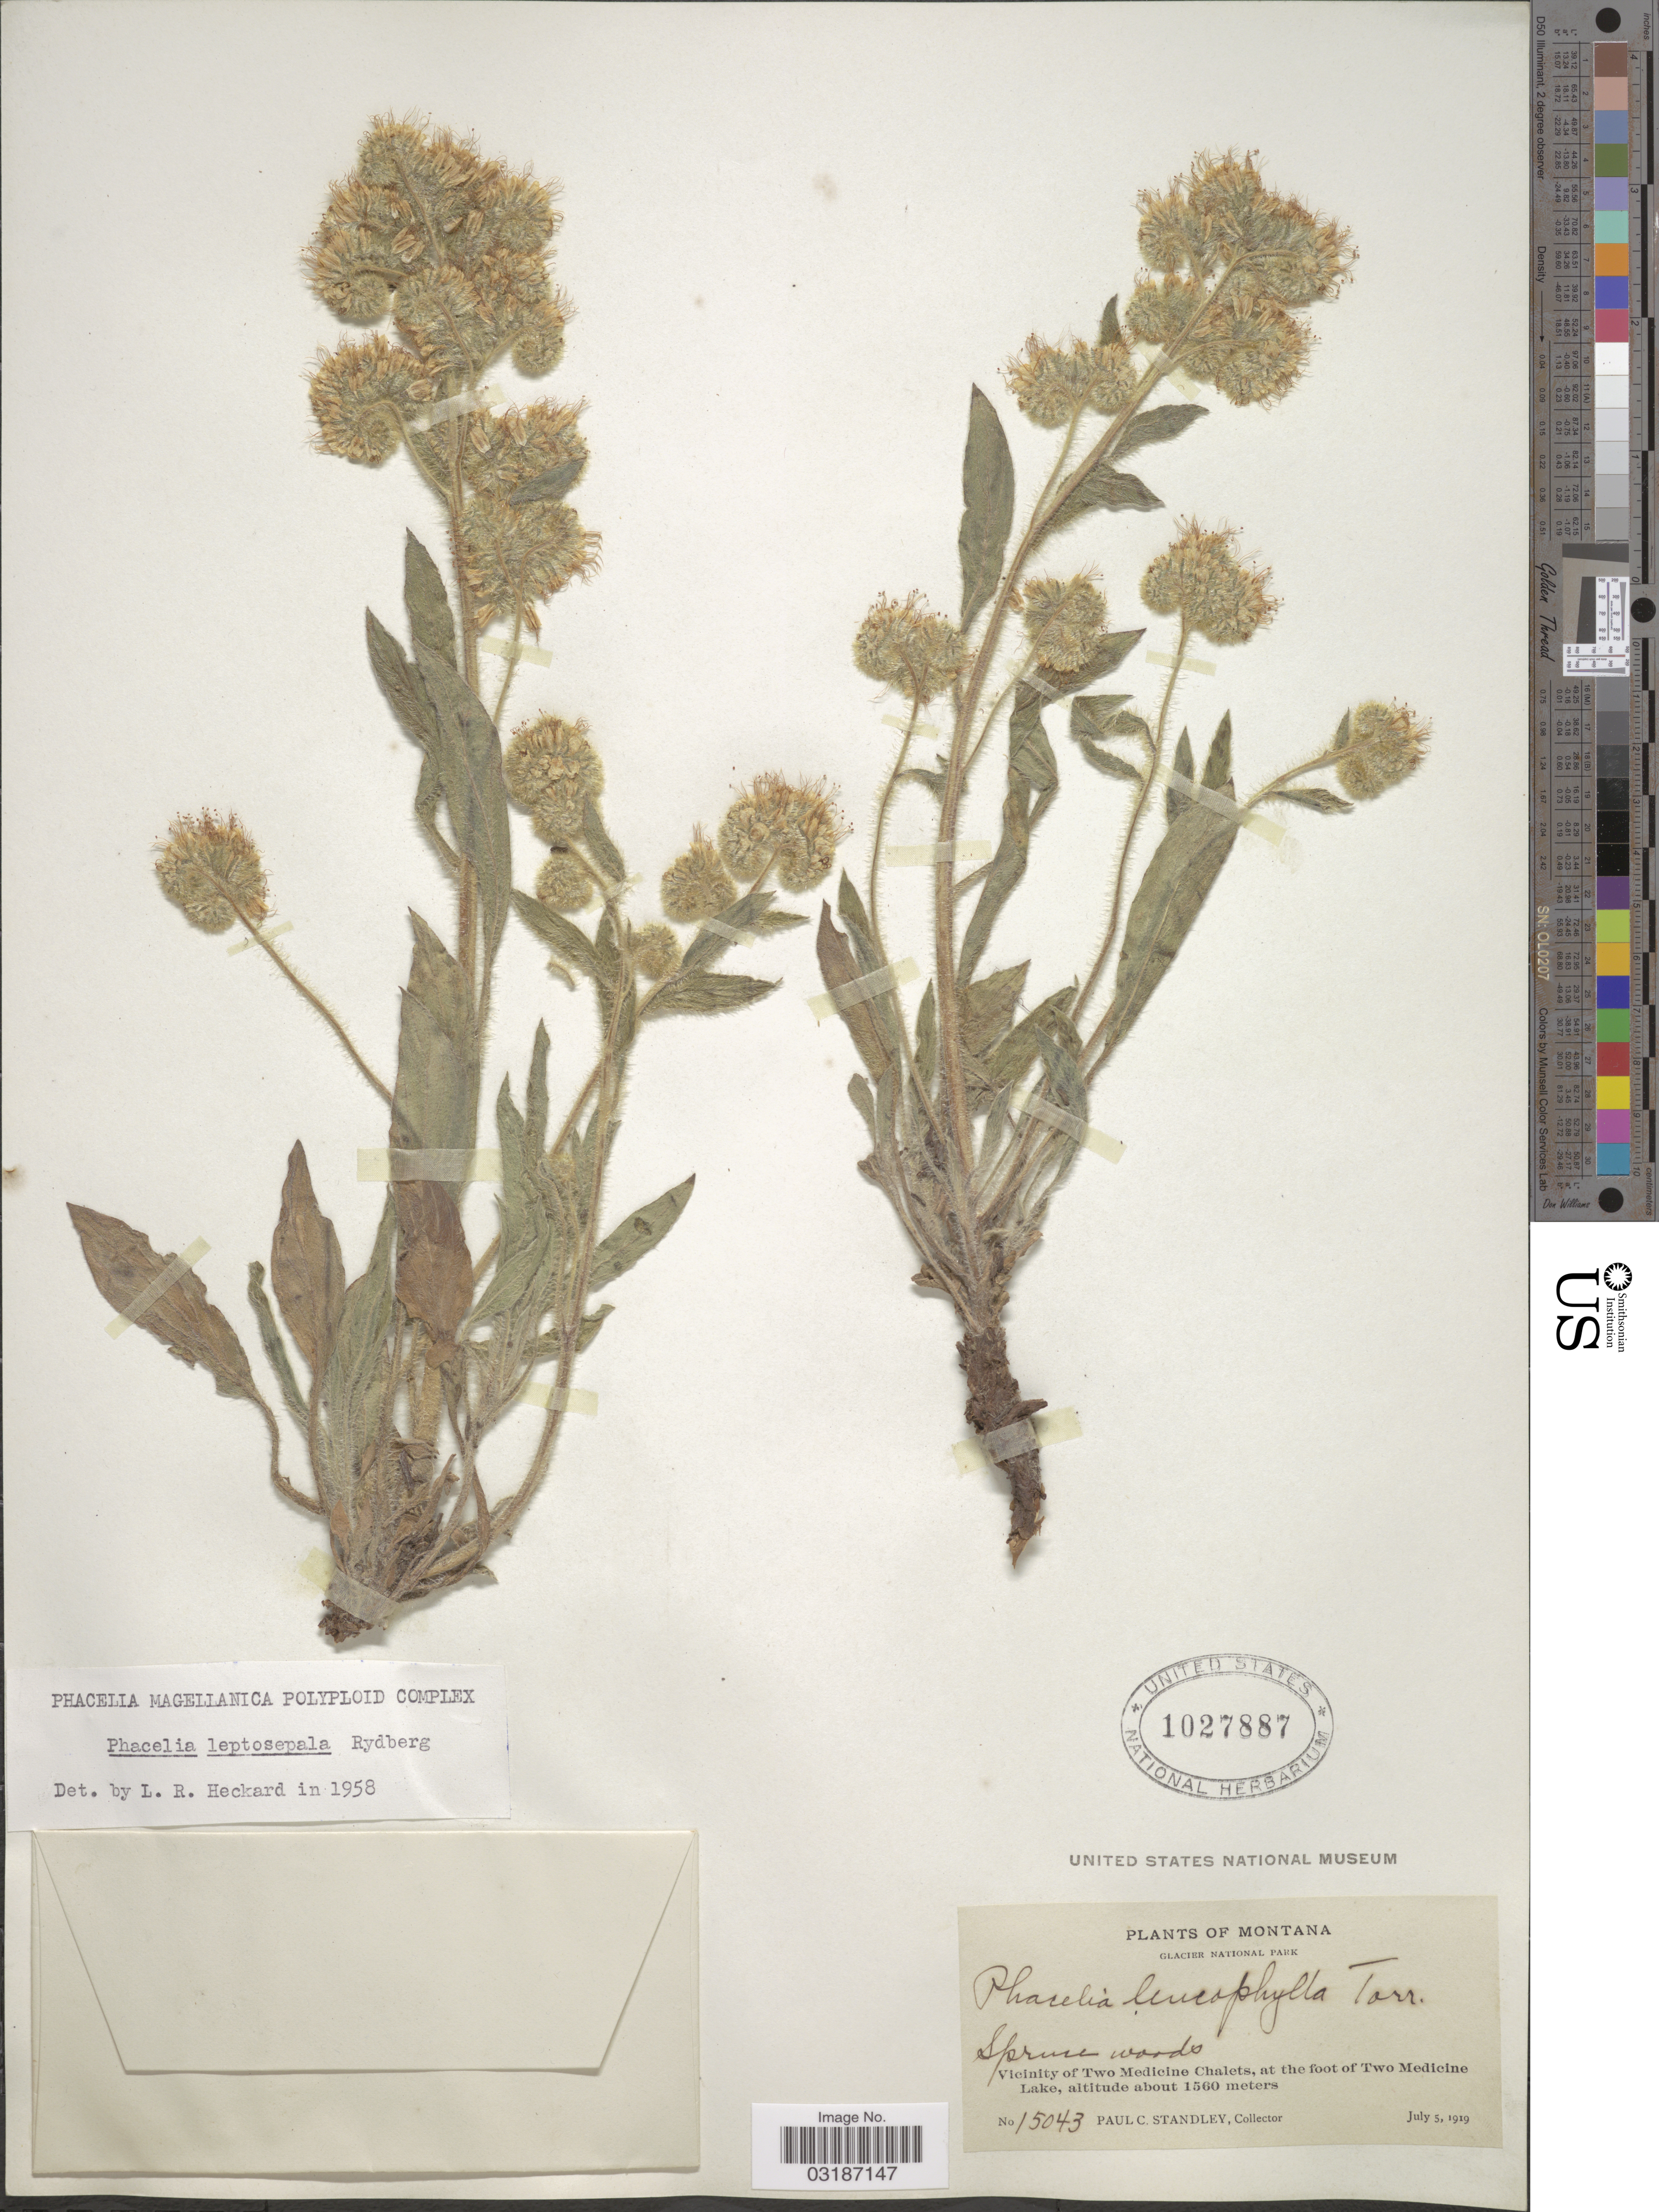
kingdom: Plantae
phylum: Tracheophyta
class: Magnoliopsida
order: Boraginales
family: Hydrophyllaceae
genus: Phacelia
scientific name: Phacelia leptosepala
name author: Rydb.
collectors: P. C. Standley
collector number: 15043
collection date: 1919-07-05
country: United States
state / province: Montana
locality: Glacier National Park. Vicinity of Two Medicine Chalets, at the foot of Two Medicine Lake.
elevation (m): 1560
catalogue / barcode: US 1027887